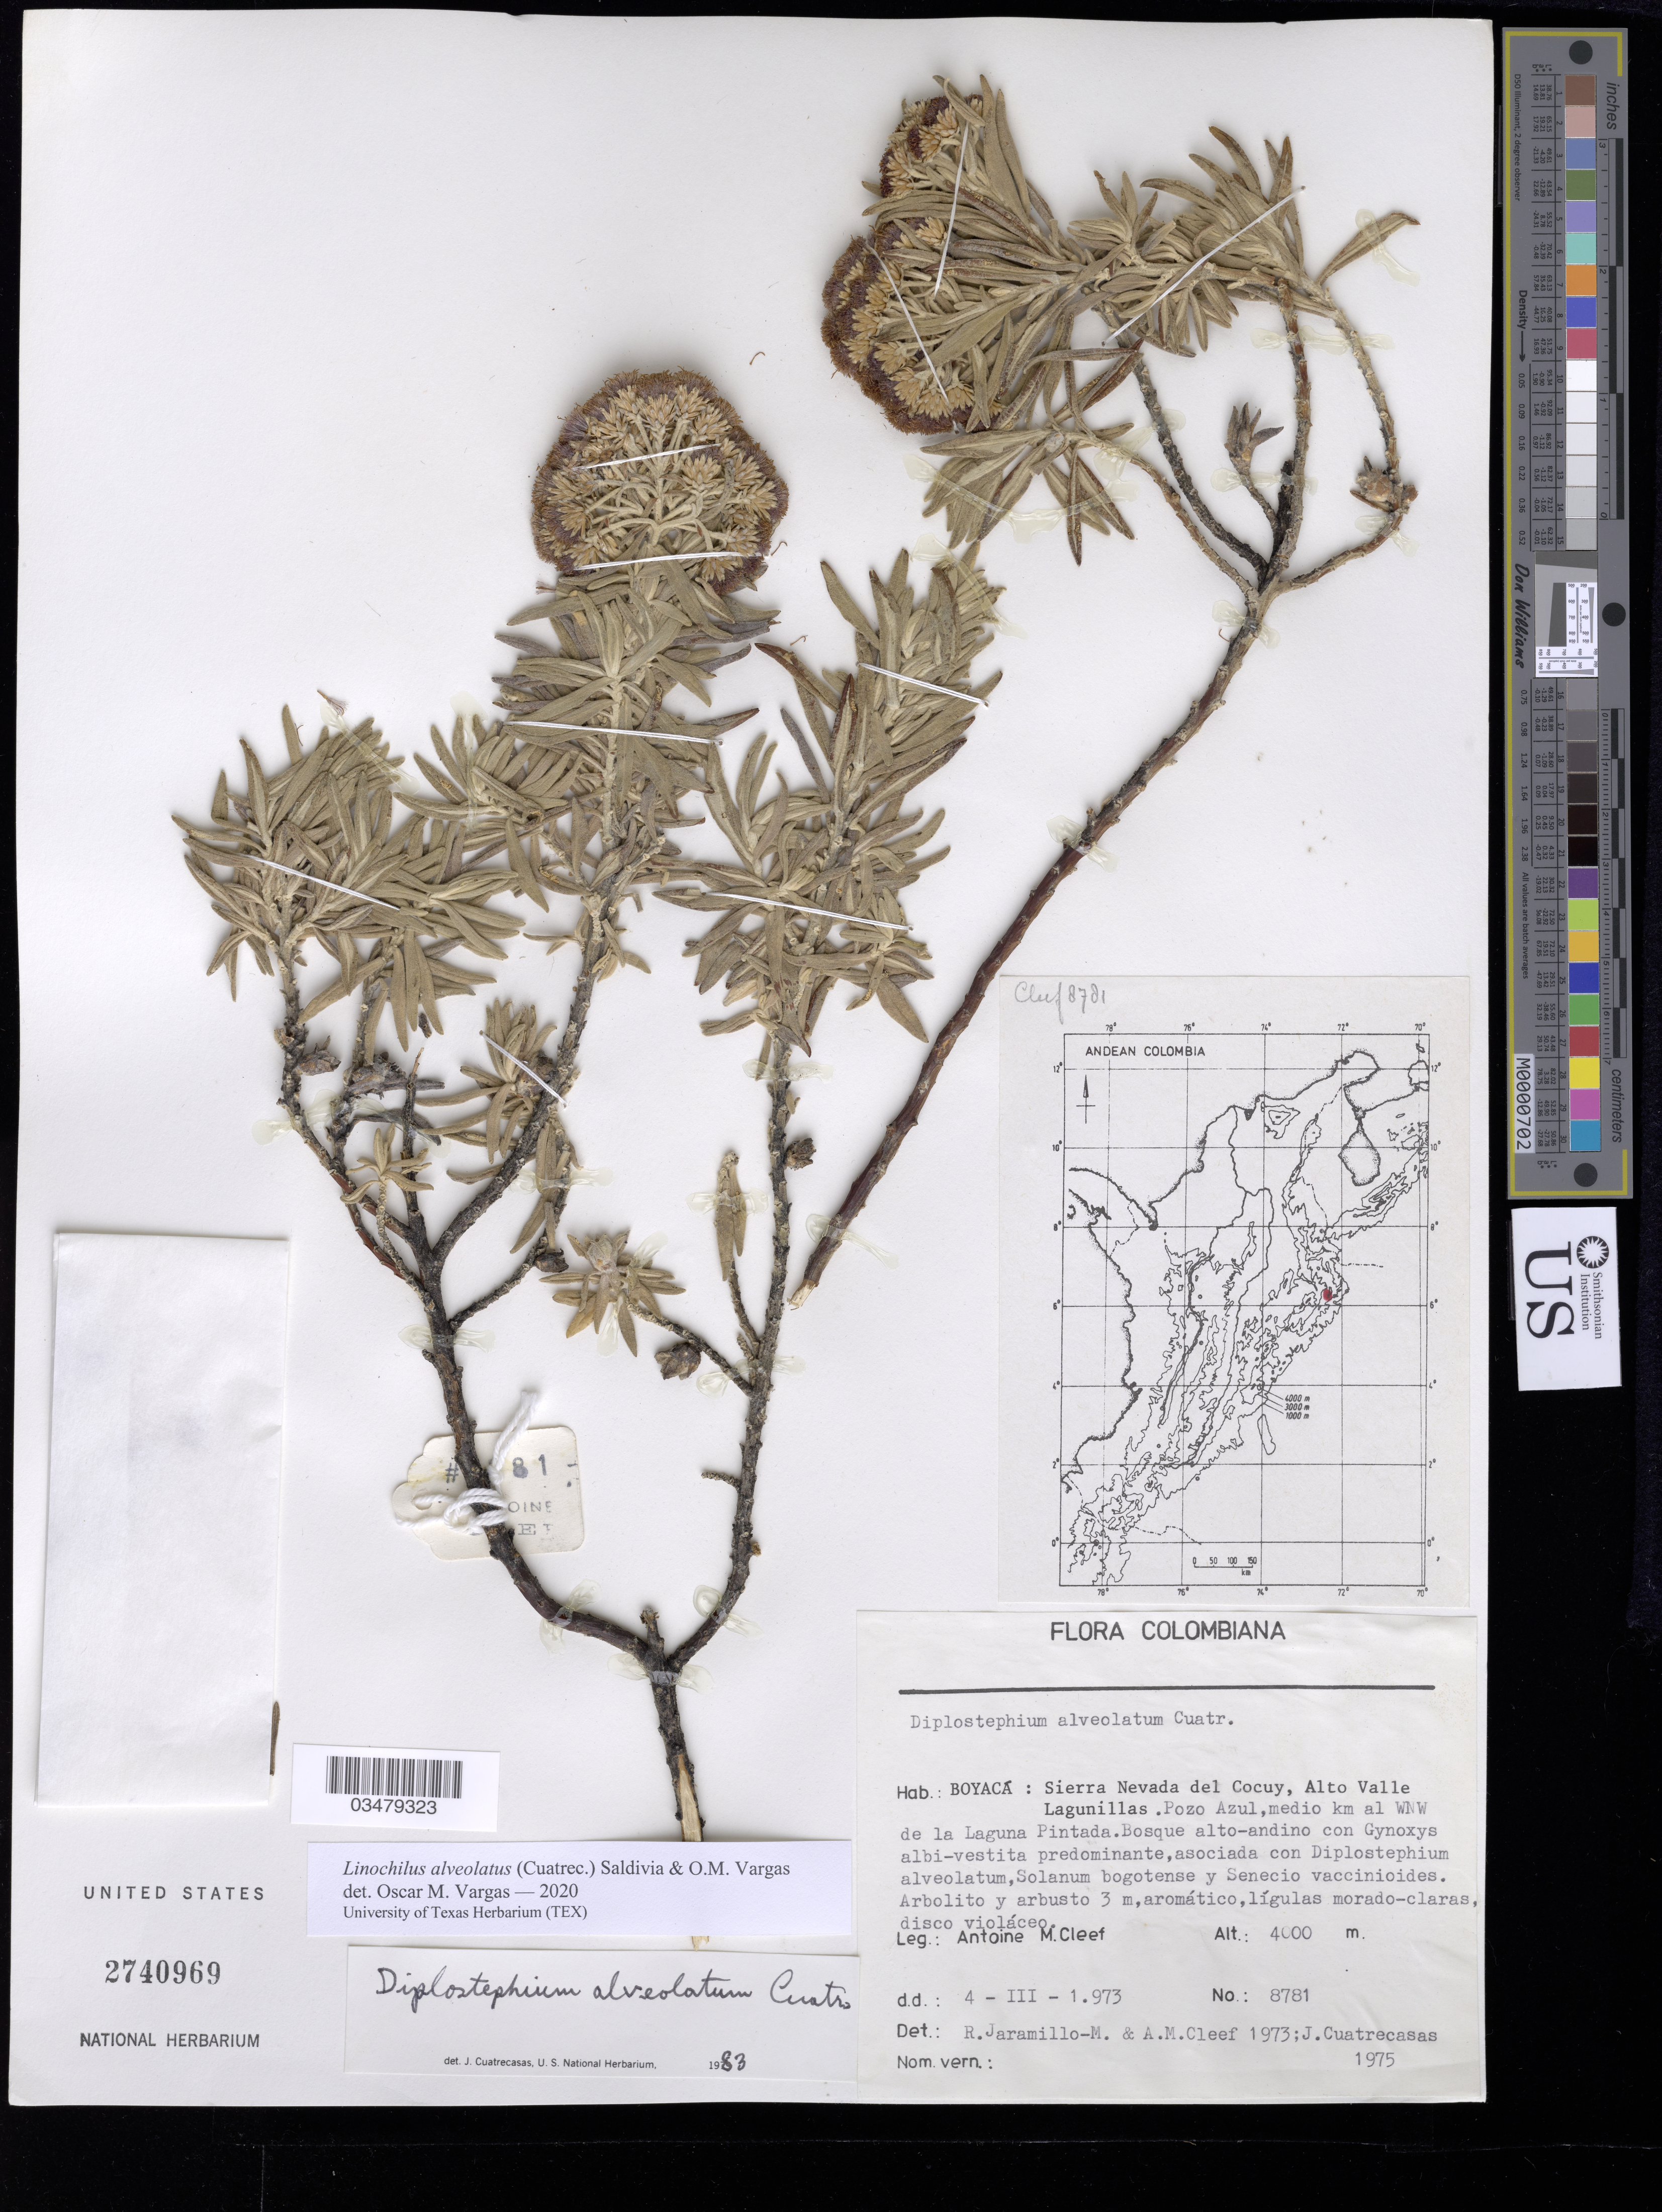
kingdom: Plantae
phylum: Tracheophyta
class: Magnoliopsida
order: Asterales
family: Asteraceae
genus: Linochilus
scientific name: Linochilus alveolatus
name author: (Cuatrec.) Saldivia & O.M. Vargas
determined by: Vargas, Oscar M.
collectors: A. M. Cleef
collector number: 8781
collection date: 1973-03-04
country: Colombia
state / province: Boyacá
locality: Sierra Nevada del Cocuy, Alto Valle Lagunillas. Pozo Azul, medio km al WNW de la Laguna Pintada.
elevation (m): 4000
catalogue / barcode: US 2740969